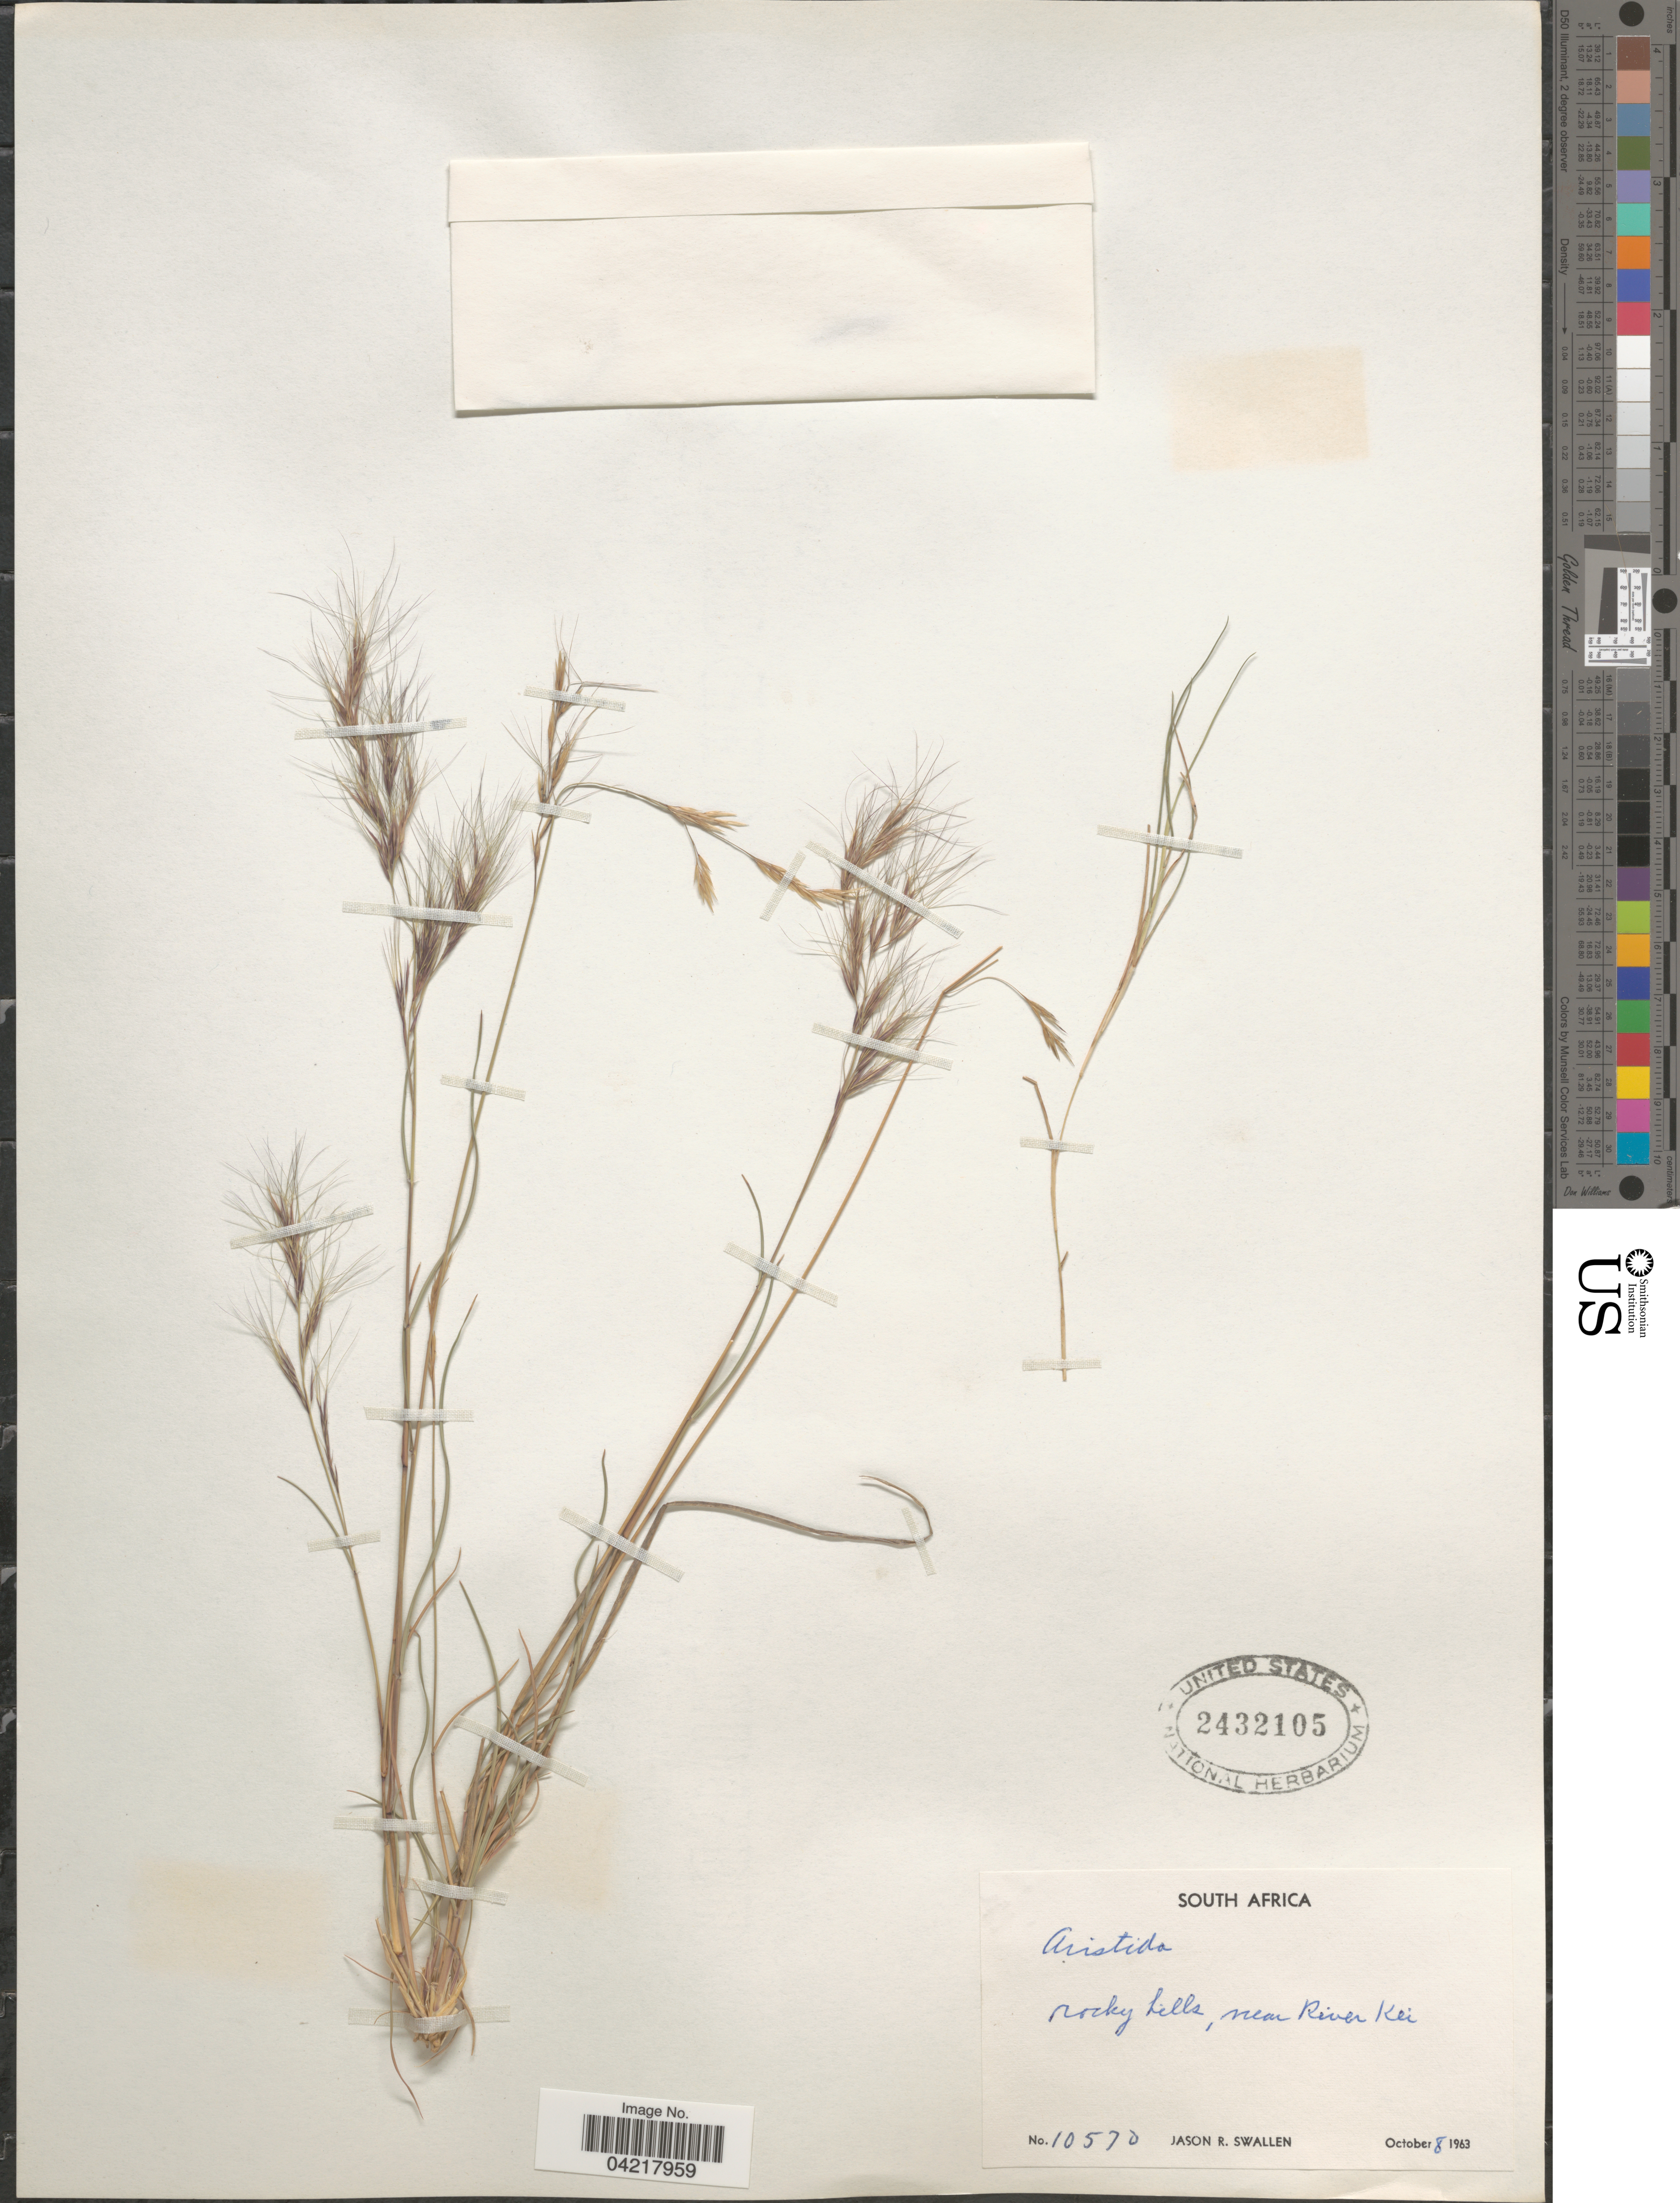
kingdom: Plantae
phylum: Tracheophyta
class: Liliopsida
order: Poales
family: Poaceae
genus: Aristida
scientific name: Aristida sp.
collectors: J. R. Swallen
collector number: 10570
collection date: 1963-10-08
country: South Africa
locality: Rocky hills, near River Kei.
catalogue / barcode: US 2432105